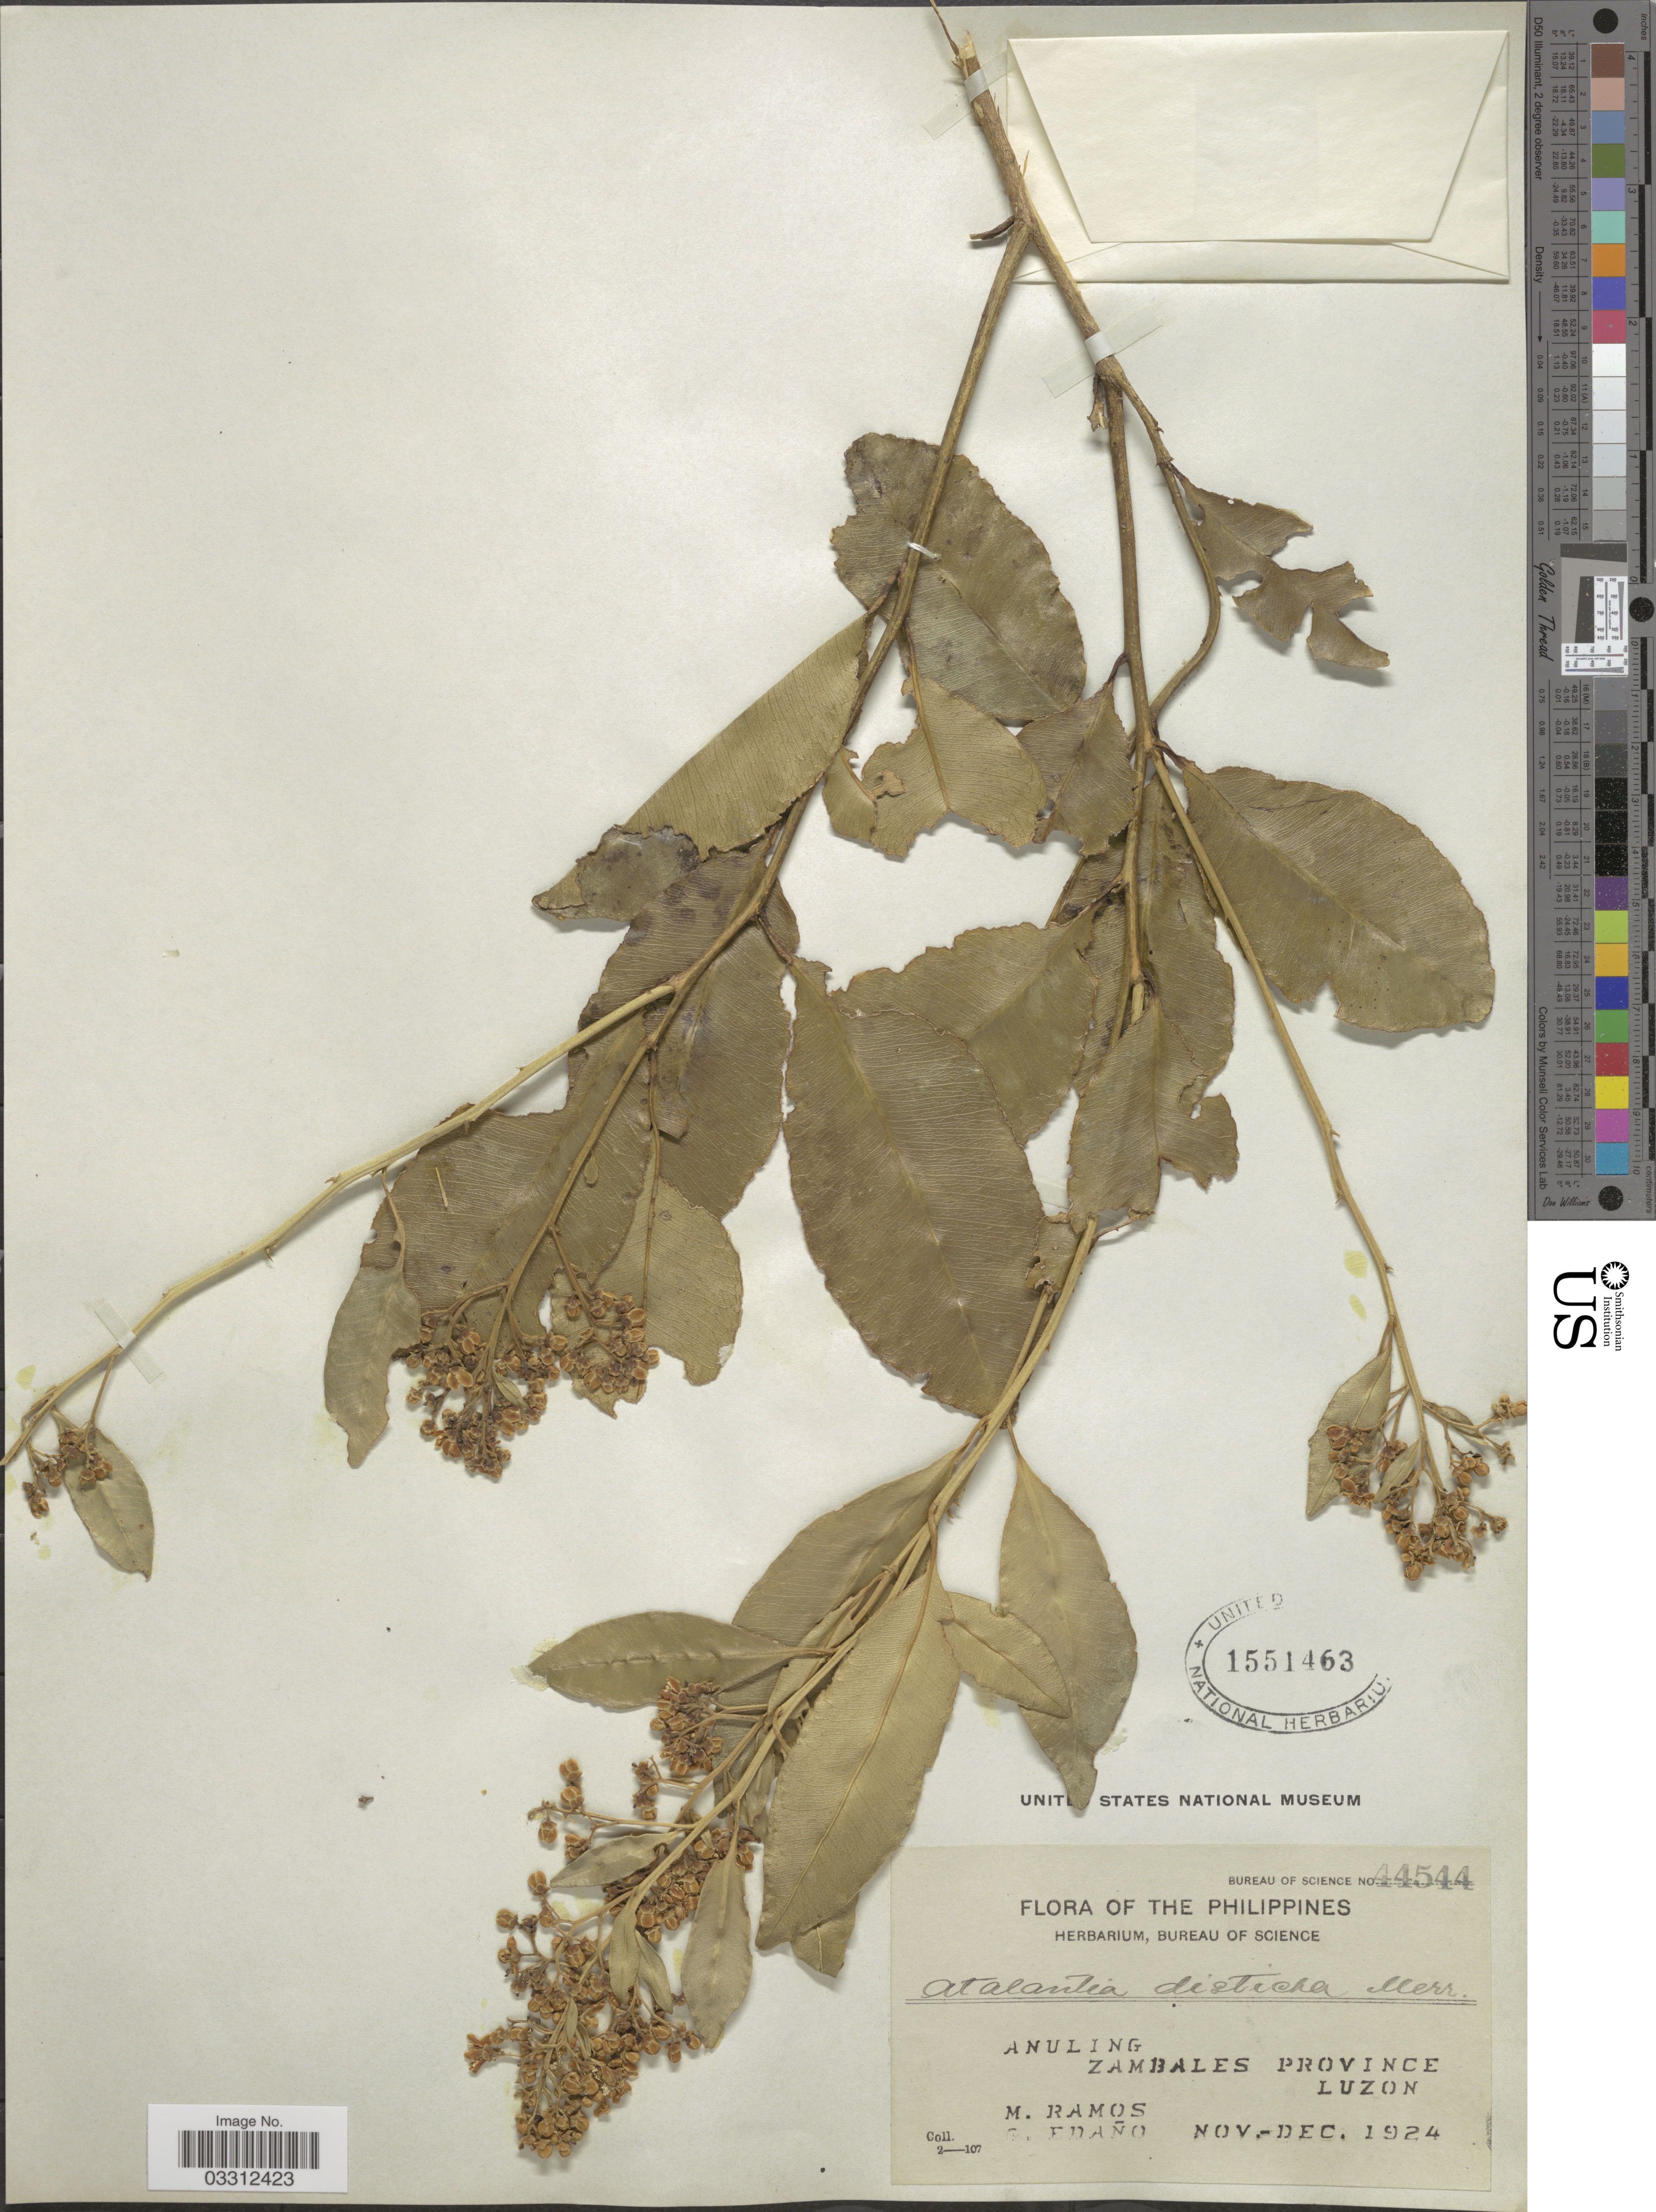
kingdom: Plantae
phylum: Tracheophyta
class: Magnoliopsida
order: Sapindales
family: Rutaceae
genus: Atalantia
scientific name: Atalantia racemosa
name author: Wight ex Hook.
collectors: M. Ramos & G. Edaño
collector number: Bureau of Science 44544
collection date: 1924-11/1924-12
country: Philippines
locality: Anuling. Zambales Province. Luzon.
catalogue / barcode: US 1551463